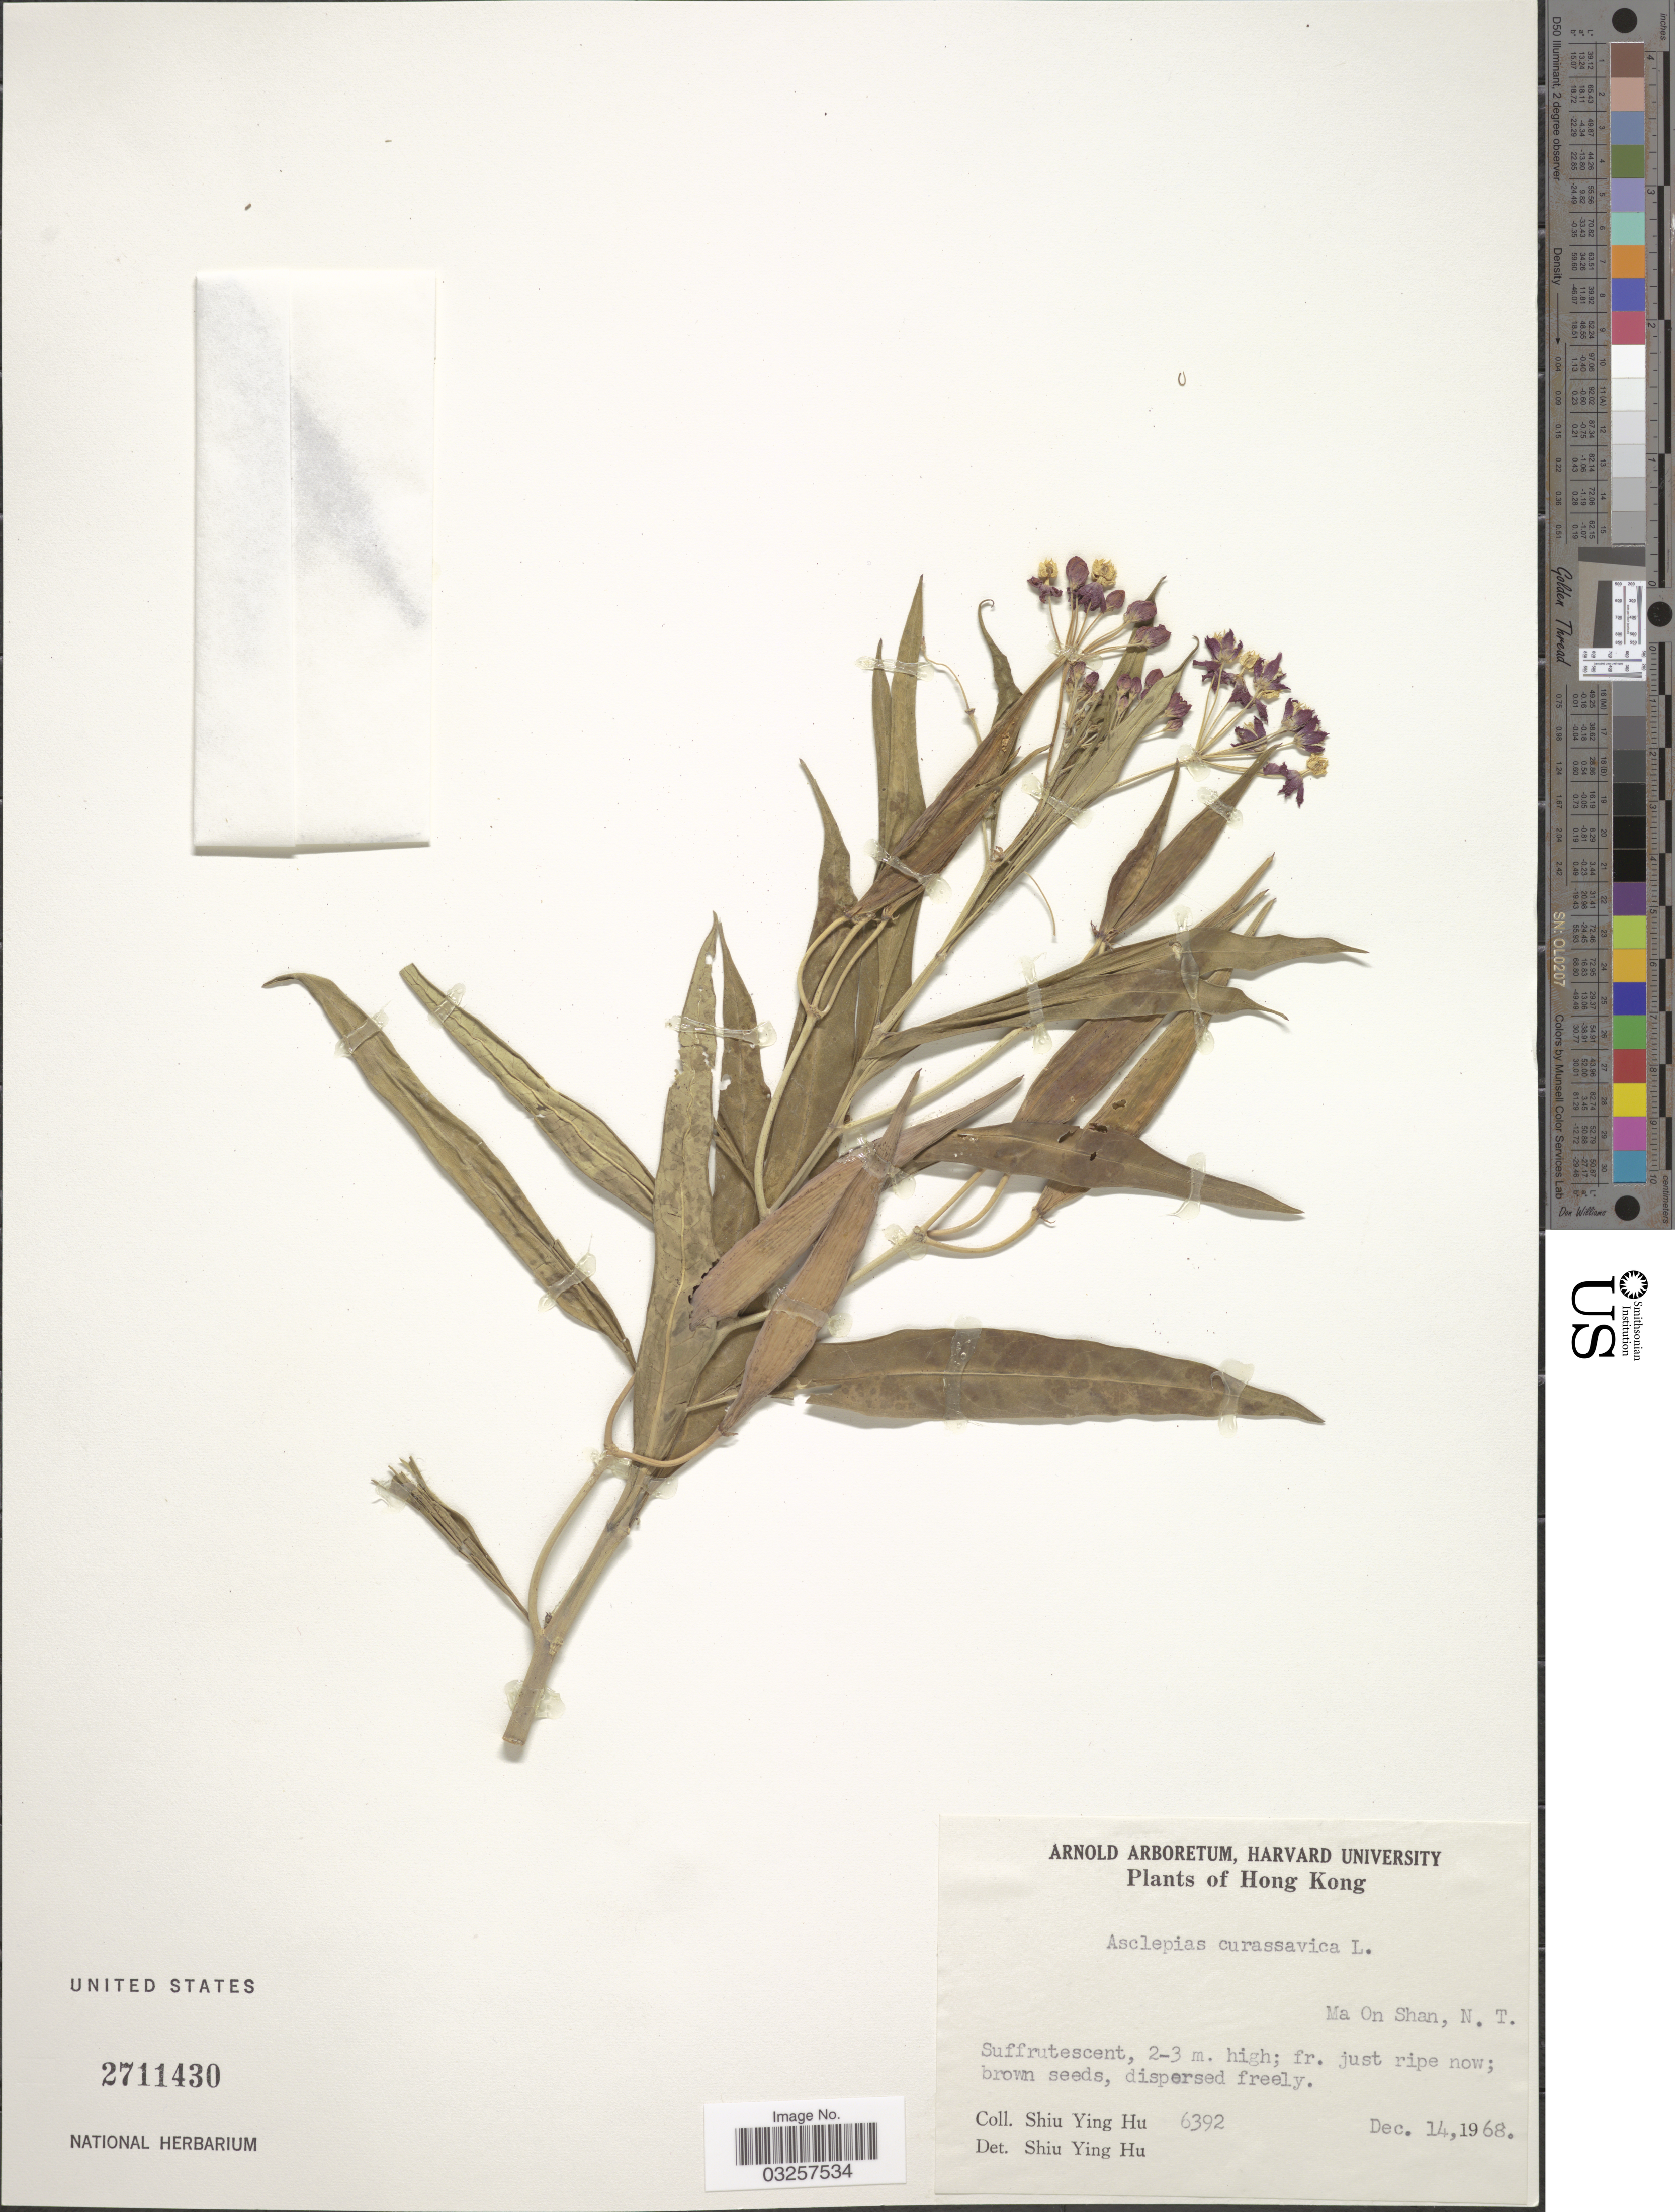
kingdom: Plantae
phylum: Tracheophyta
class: Magnoliopsida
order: Gentianales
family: Apocynaceae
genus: Asclepias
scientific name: Asclepias curassavica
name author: L.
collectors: S. Y. Hu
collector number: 6392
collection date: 1968-12-14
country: China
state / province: Hong Kong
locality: Ma On Shan, N.T.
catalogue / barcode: US 2711430